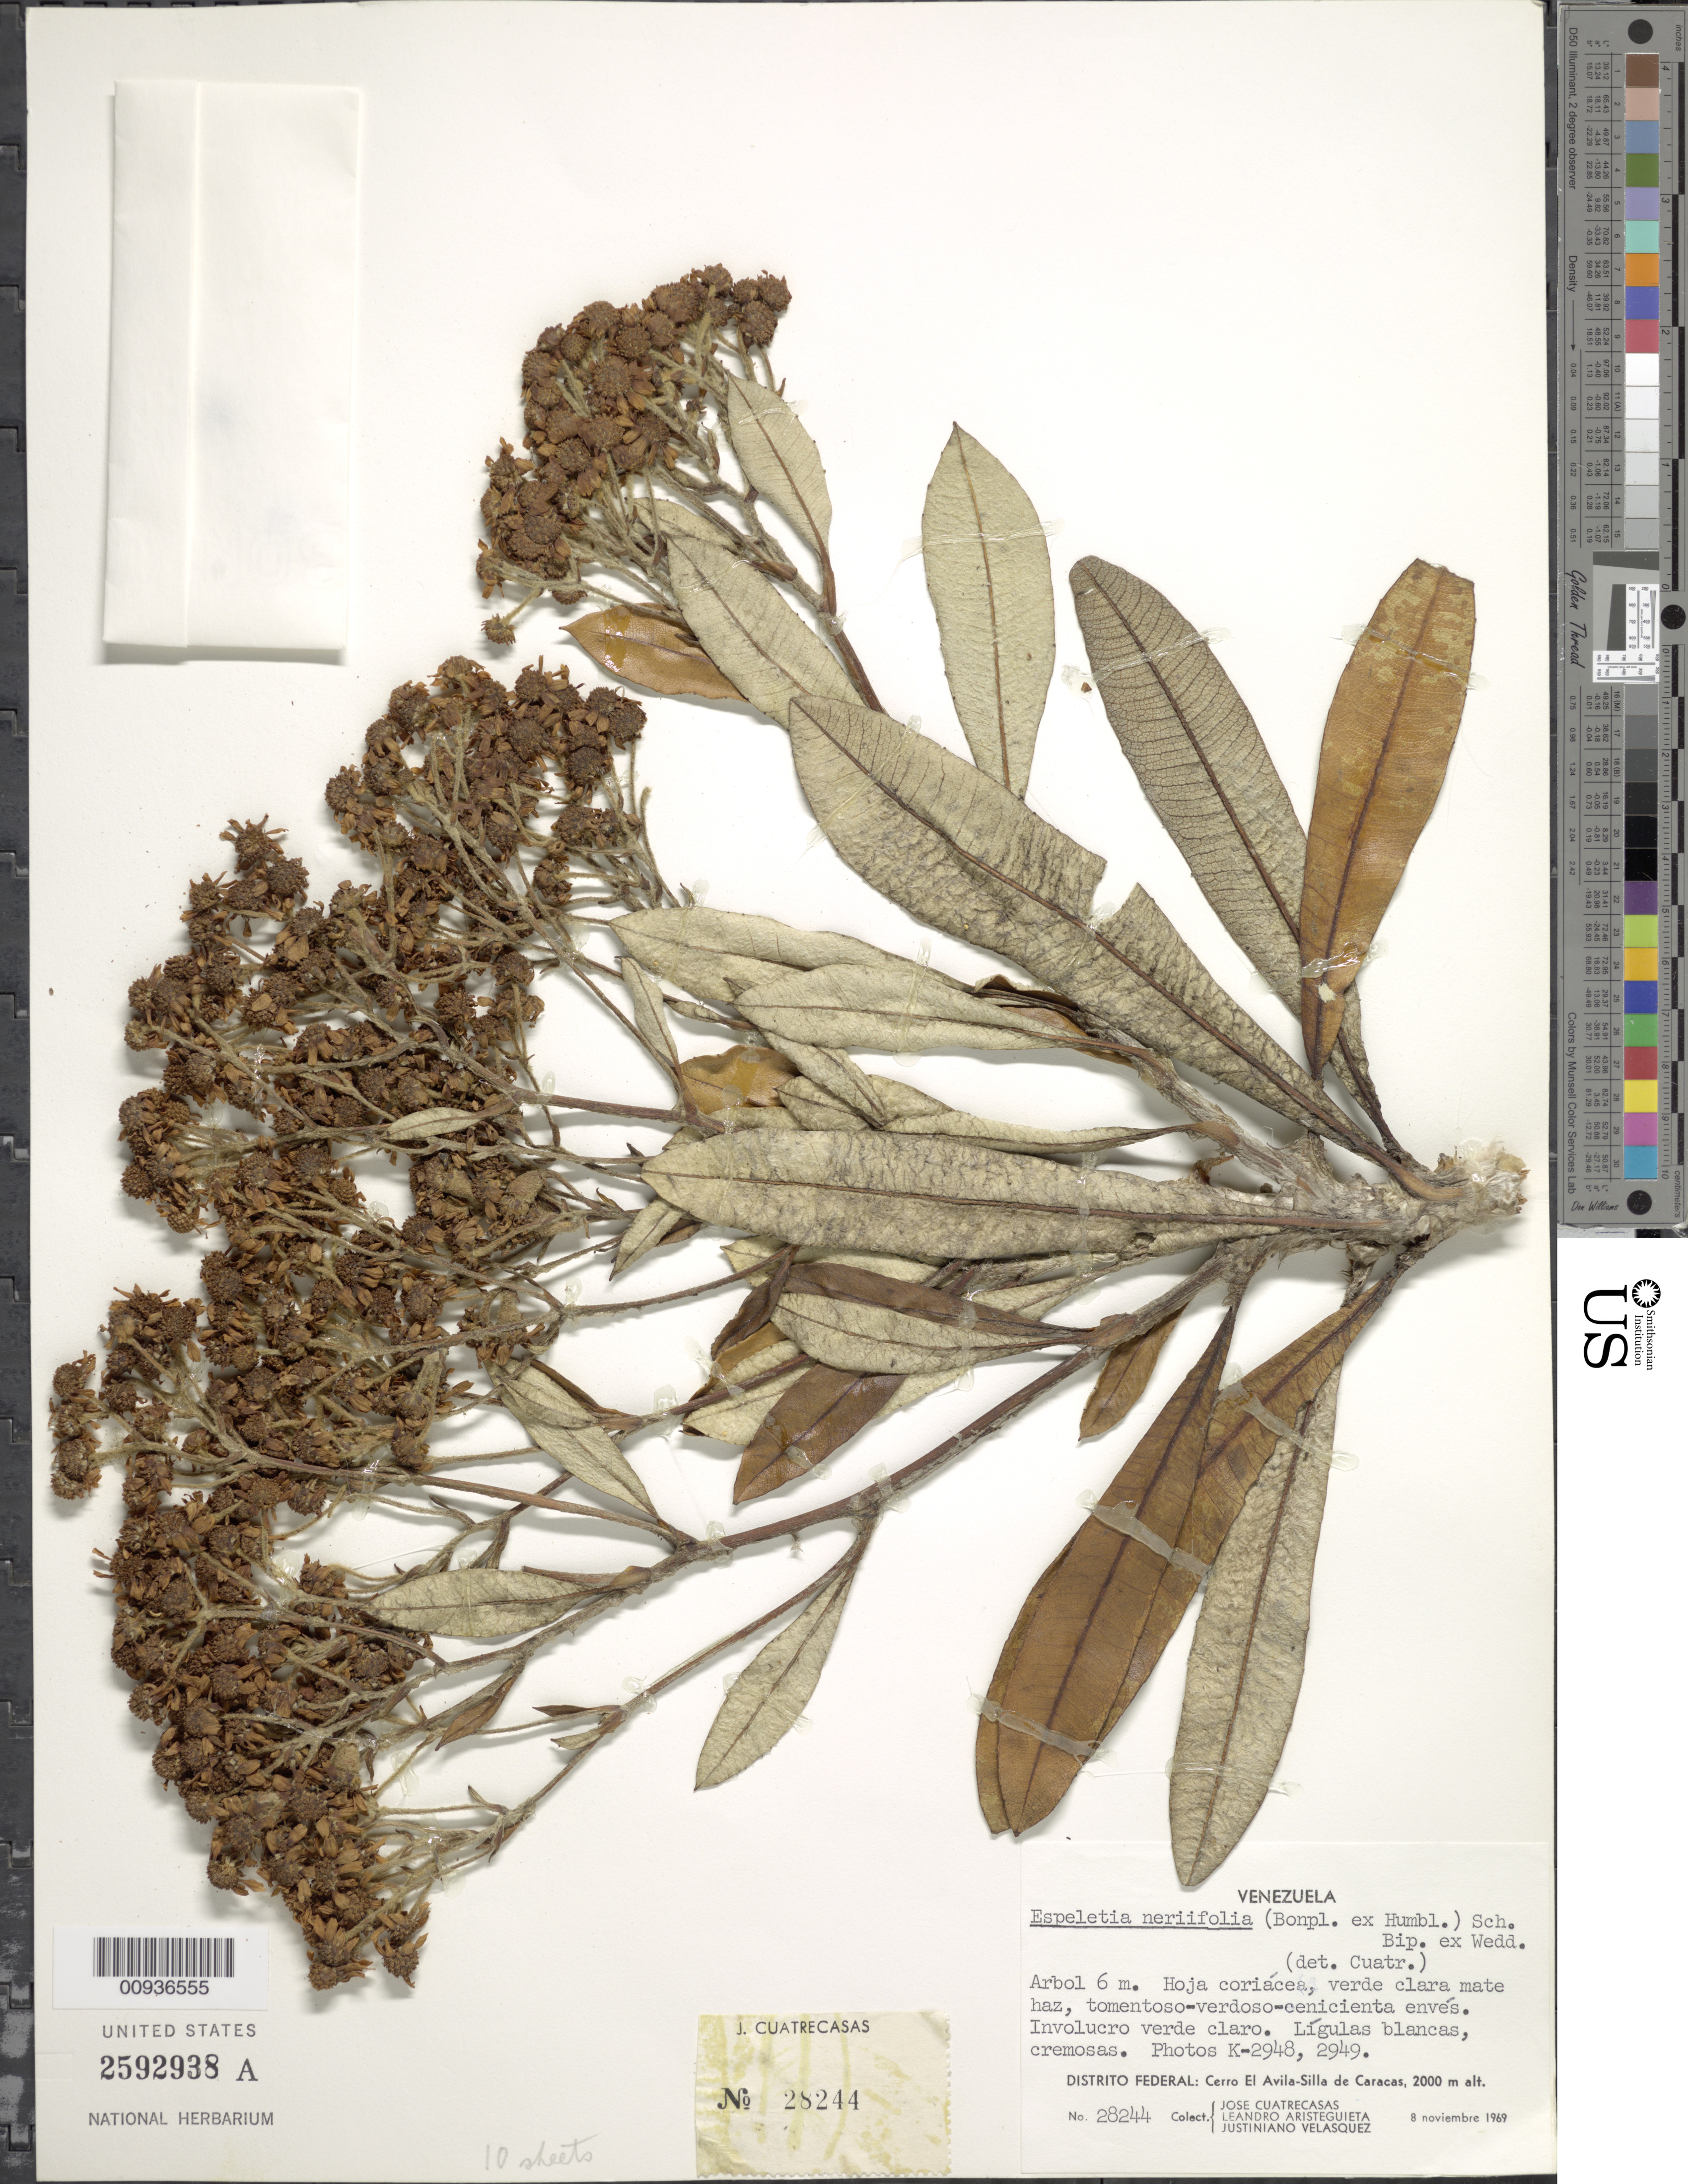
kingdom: Plantae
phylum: Tracheophyta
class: Magnoliopsida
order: Asterales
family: Asteraceae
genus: Libanothamnus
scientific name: Libanothamnus neriifolius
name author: (Sch. Bip. ex Wedd.) Ernst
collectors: J. Cuatrecasas, L. Aristeguieta & J. Velasquez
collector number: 28244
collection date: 1969-11-08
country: Venezuela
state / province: Miranda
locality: Distrito Federal: Cerro El Avila-Silla de Caracas.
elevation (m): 2000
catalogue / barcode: US 2592938A